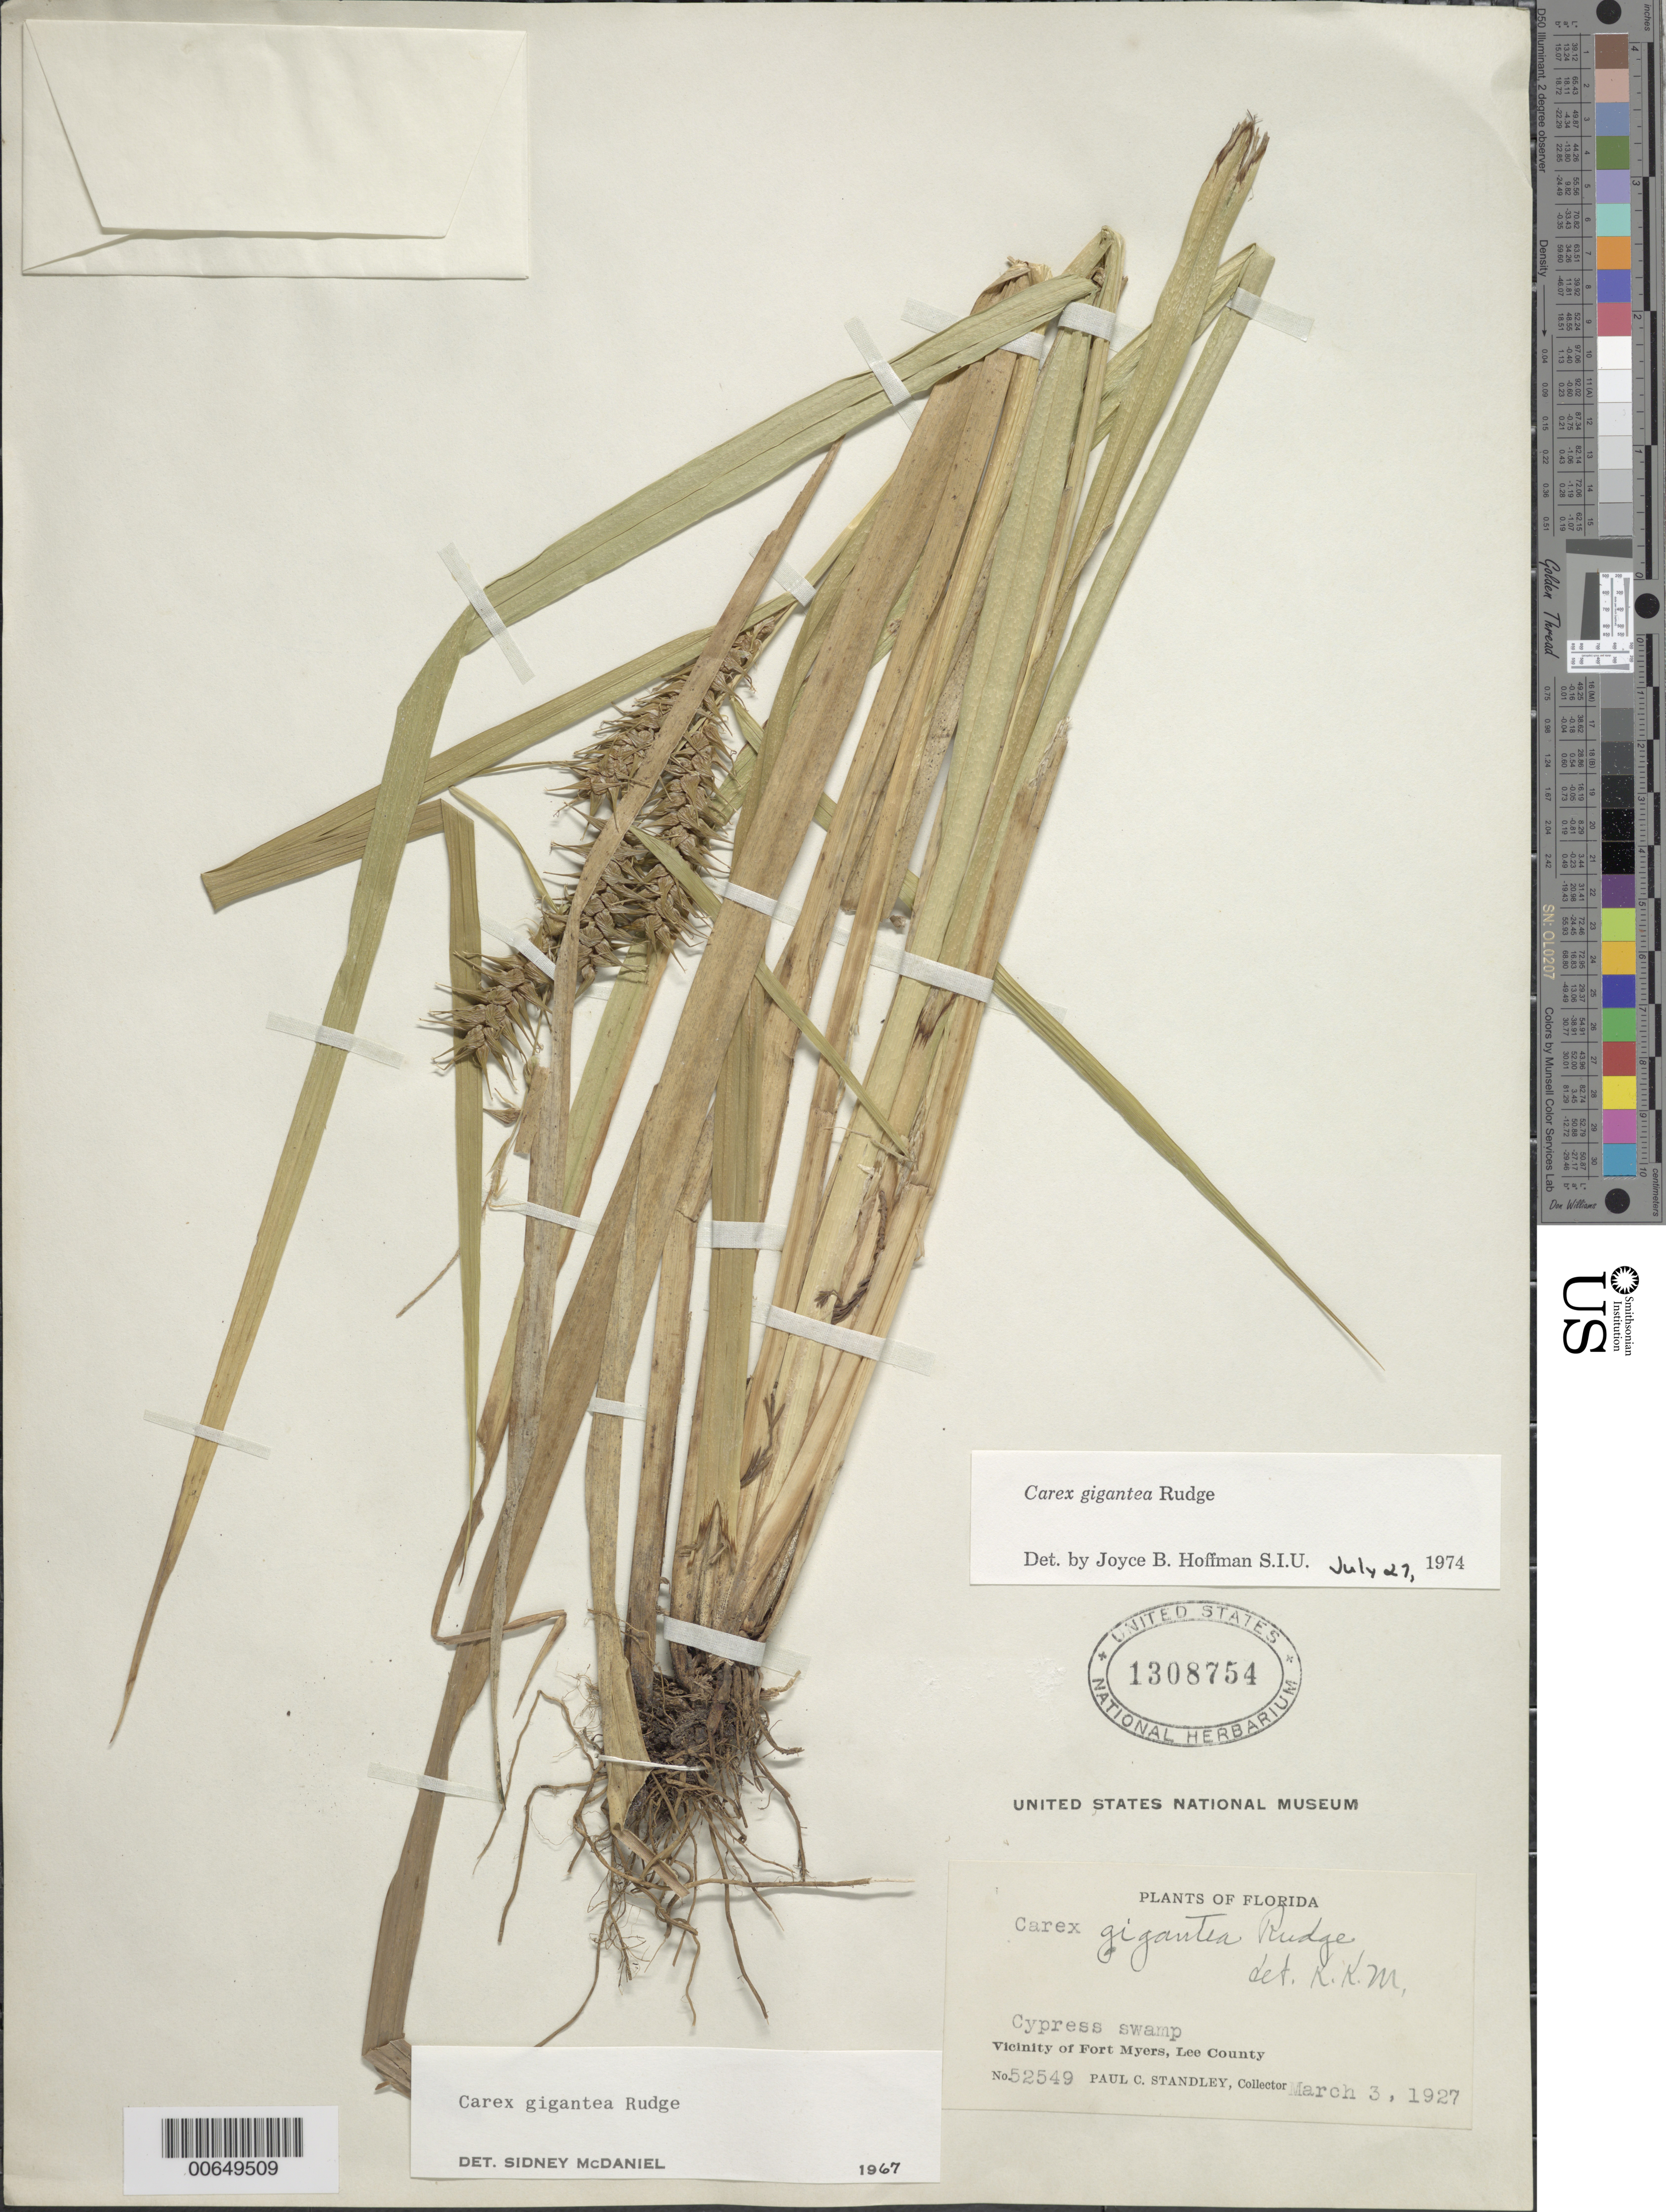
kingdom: Plantae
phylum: Tracheophyta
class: Liliopsida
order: Poales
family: Cyperaceae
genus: Carex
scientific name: Carex gigantea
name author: Rudge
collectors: P. C. Standley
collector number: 52549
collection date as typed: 03 Mar 1927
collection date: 1927-03-03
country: United States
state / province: Florida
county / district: Lee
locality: Vicinity of Fort Myers.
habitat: Cypress swamp.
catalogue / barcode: US 1308754